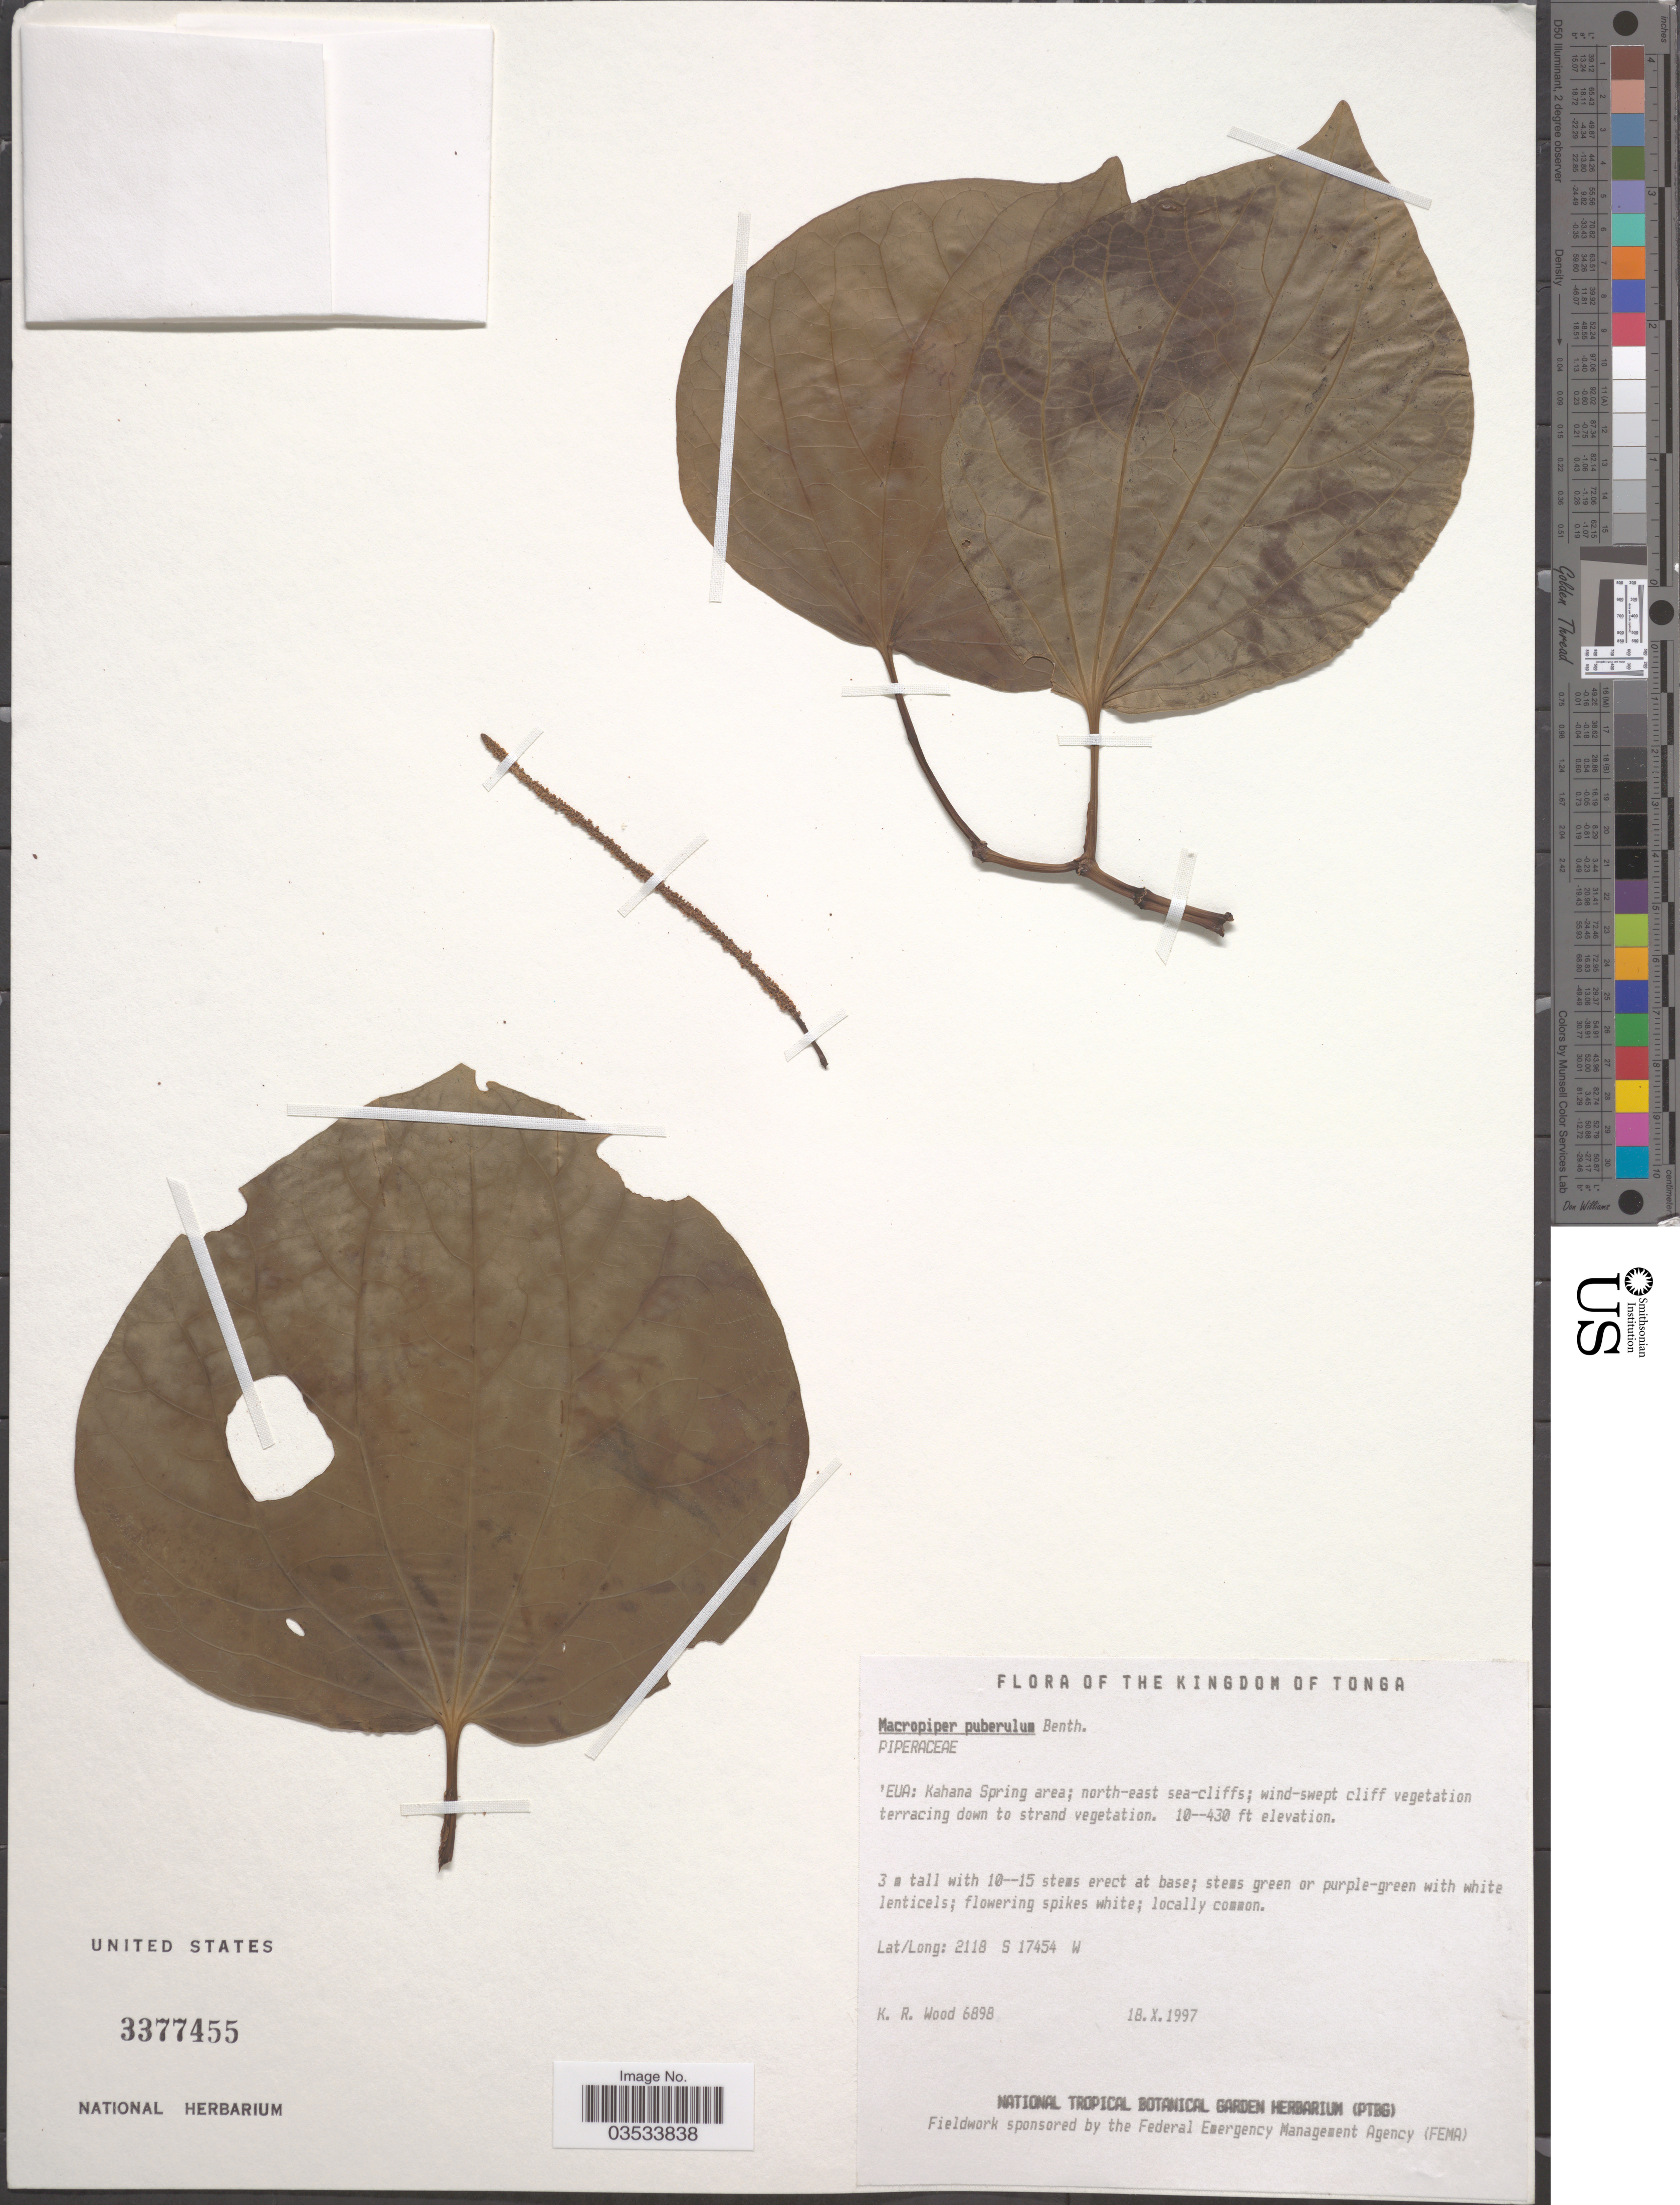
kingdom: Plantae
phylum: Tracheophyta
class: Magnoliopsida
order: Piperales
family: Piperaceae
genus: Piper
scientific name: Piper puberulum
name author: (Benth.) Seem.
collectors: K. R. Wood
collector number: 6898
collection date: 1997-10-18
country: Tonga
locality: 'Eua: Kahana Spring area; north-east sea-cliffs.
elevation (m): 3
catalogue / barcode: US 3377455